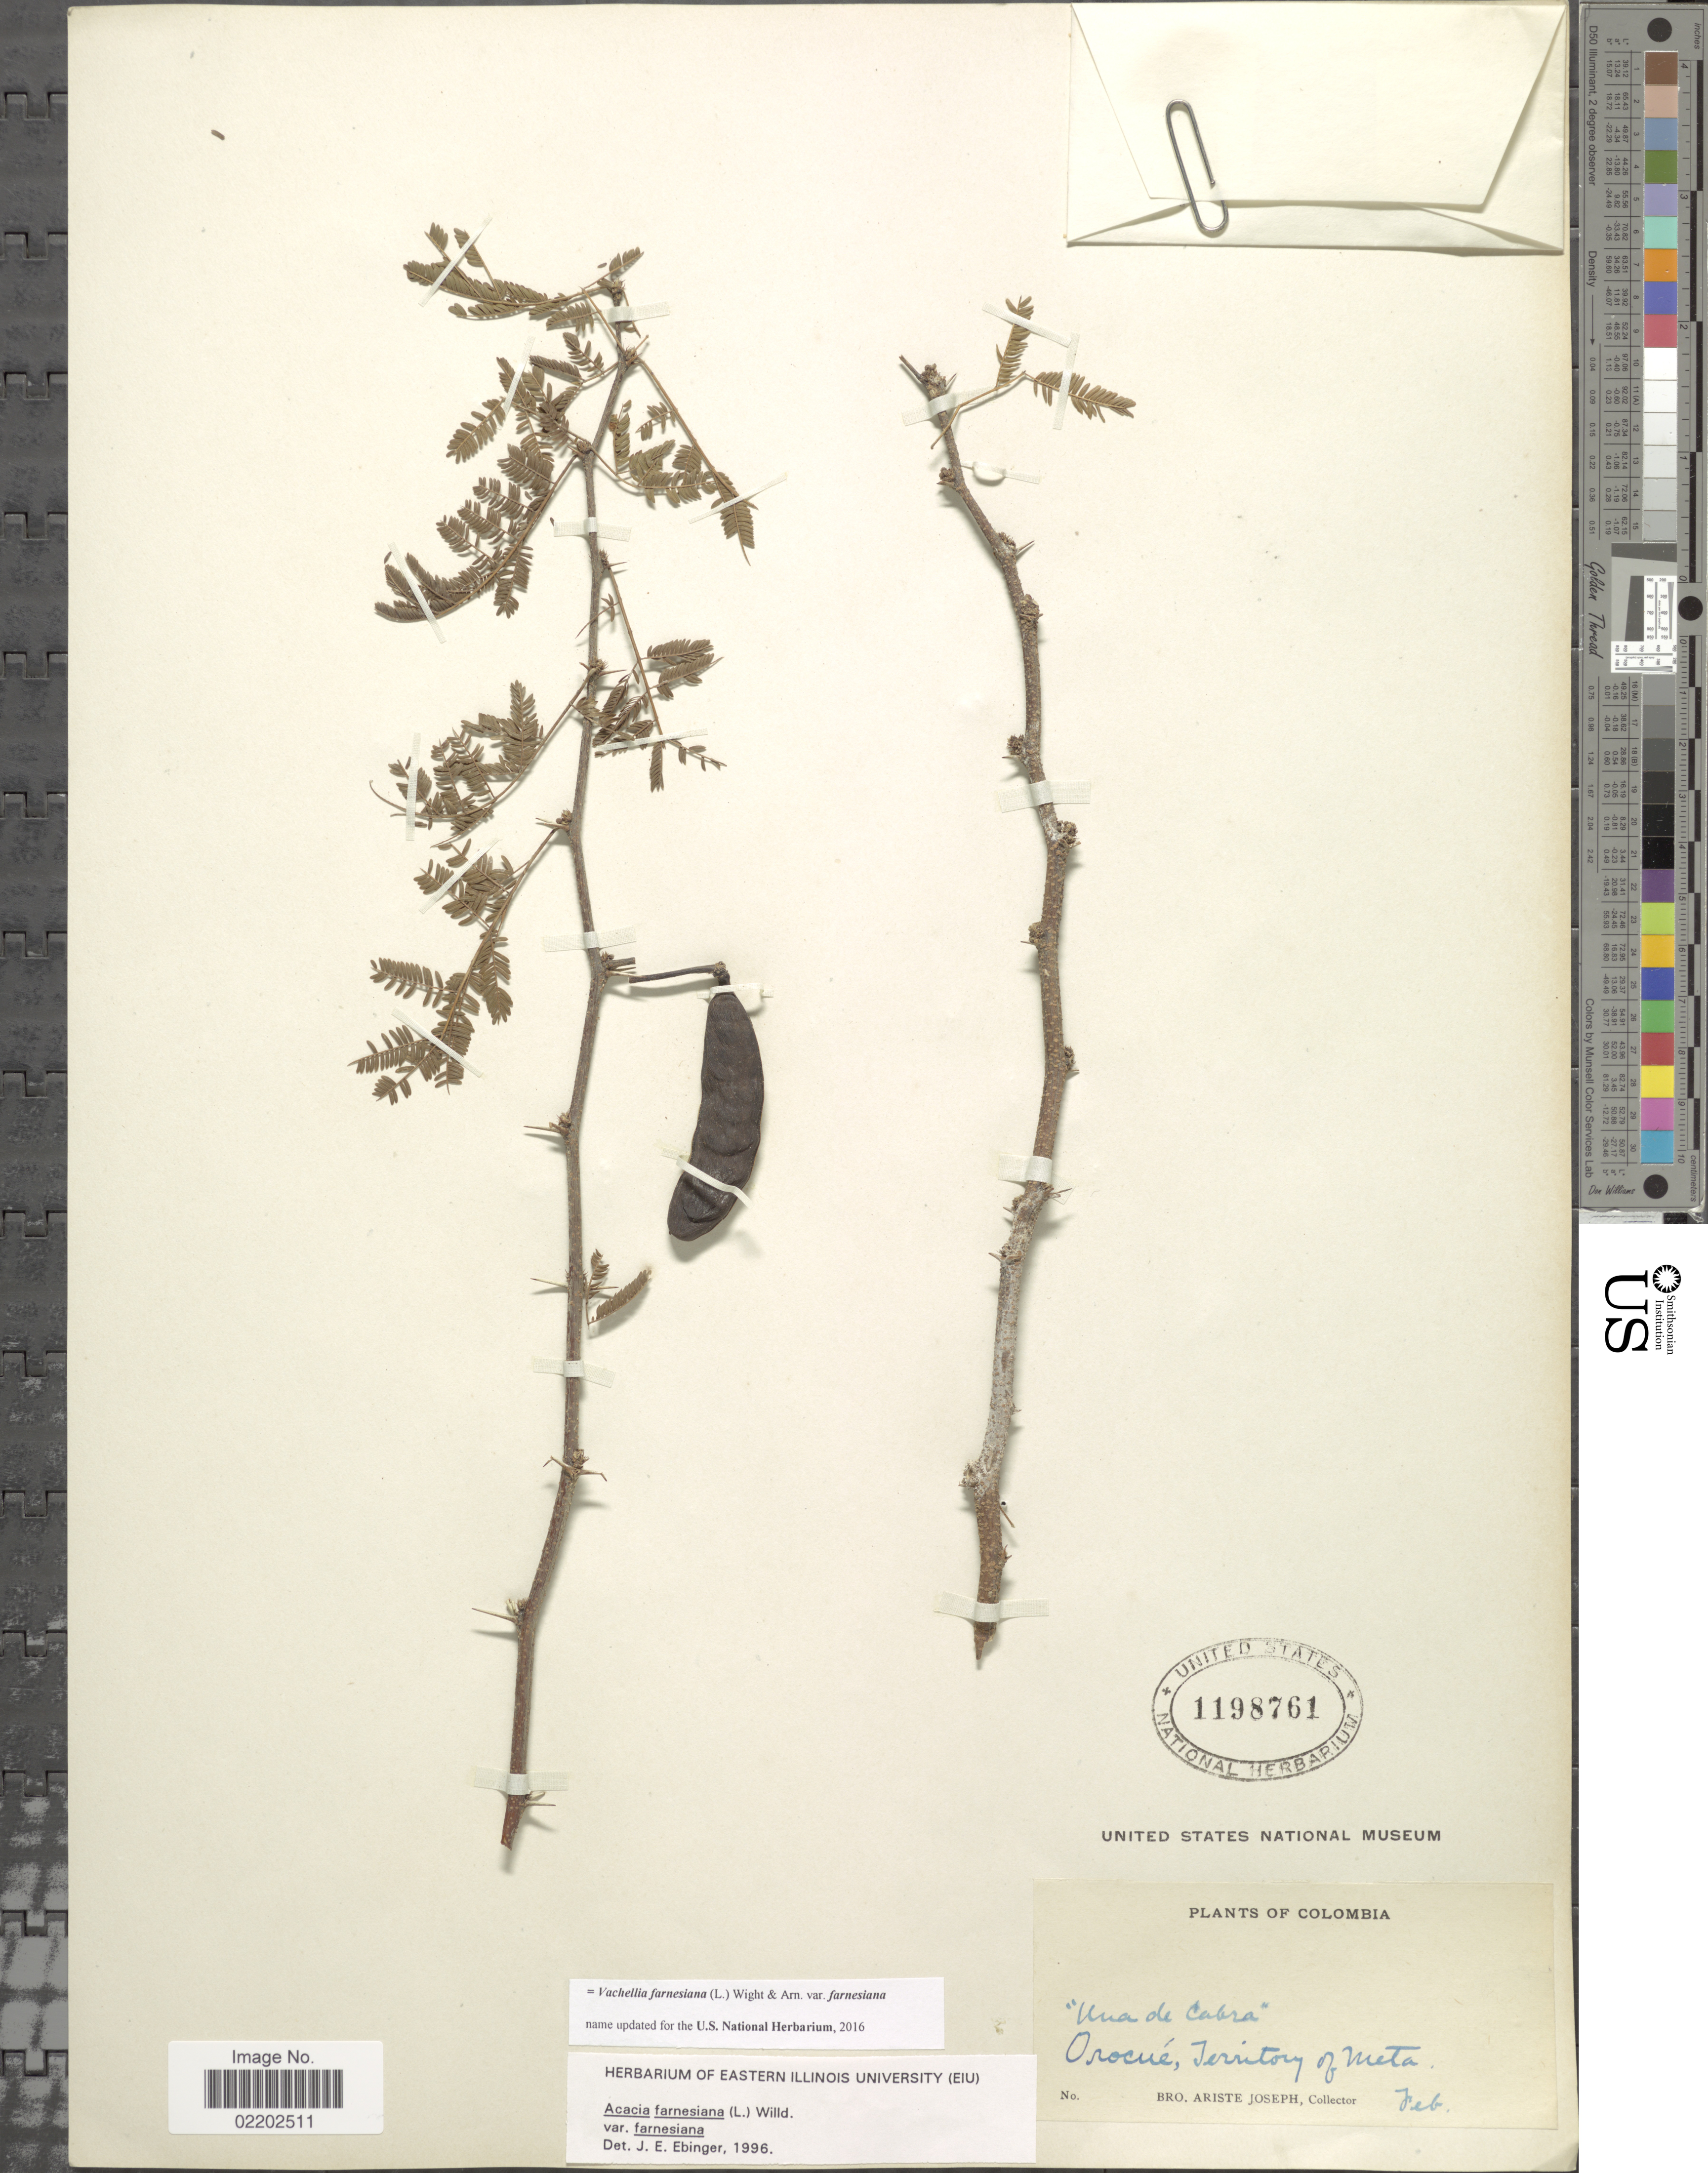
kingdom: Plantae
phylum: Tracheophyta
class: Magnoliopsida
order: Fabales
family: Fabaceae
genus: Vachellia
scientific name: Vachellia farnesiana var. farnesiana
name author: (L.) Wight & Arn.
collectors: Bro. Ariste-Joseph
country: Colombia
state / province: Meta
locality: Orocué, Territory of Meta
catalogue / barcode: US 1198761